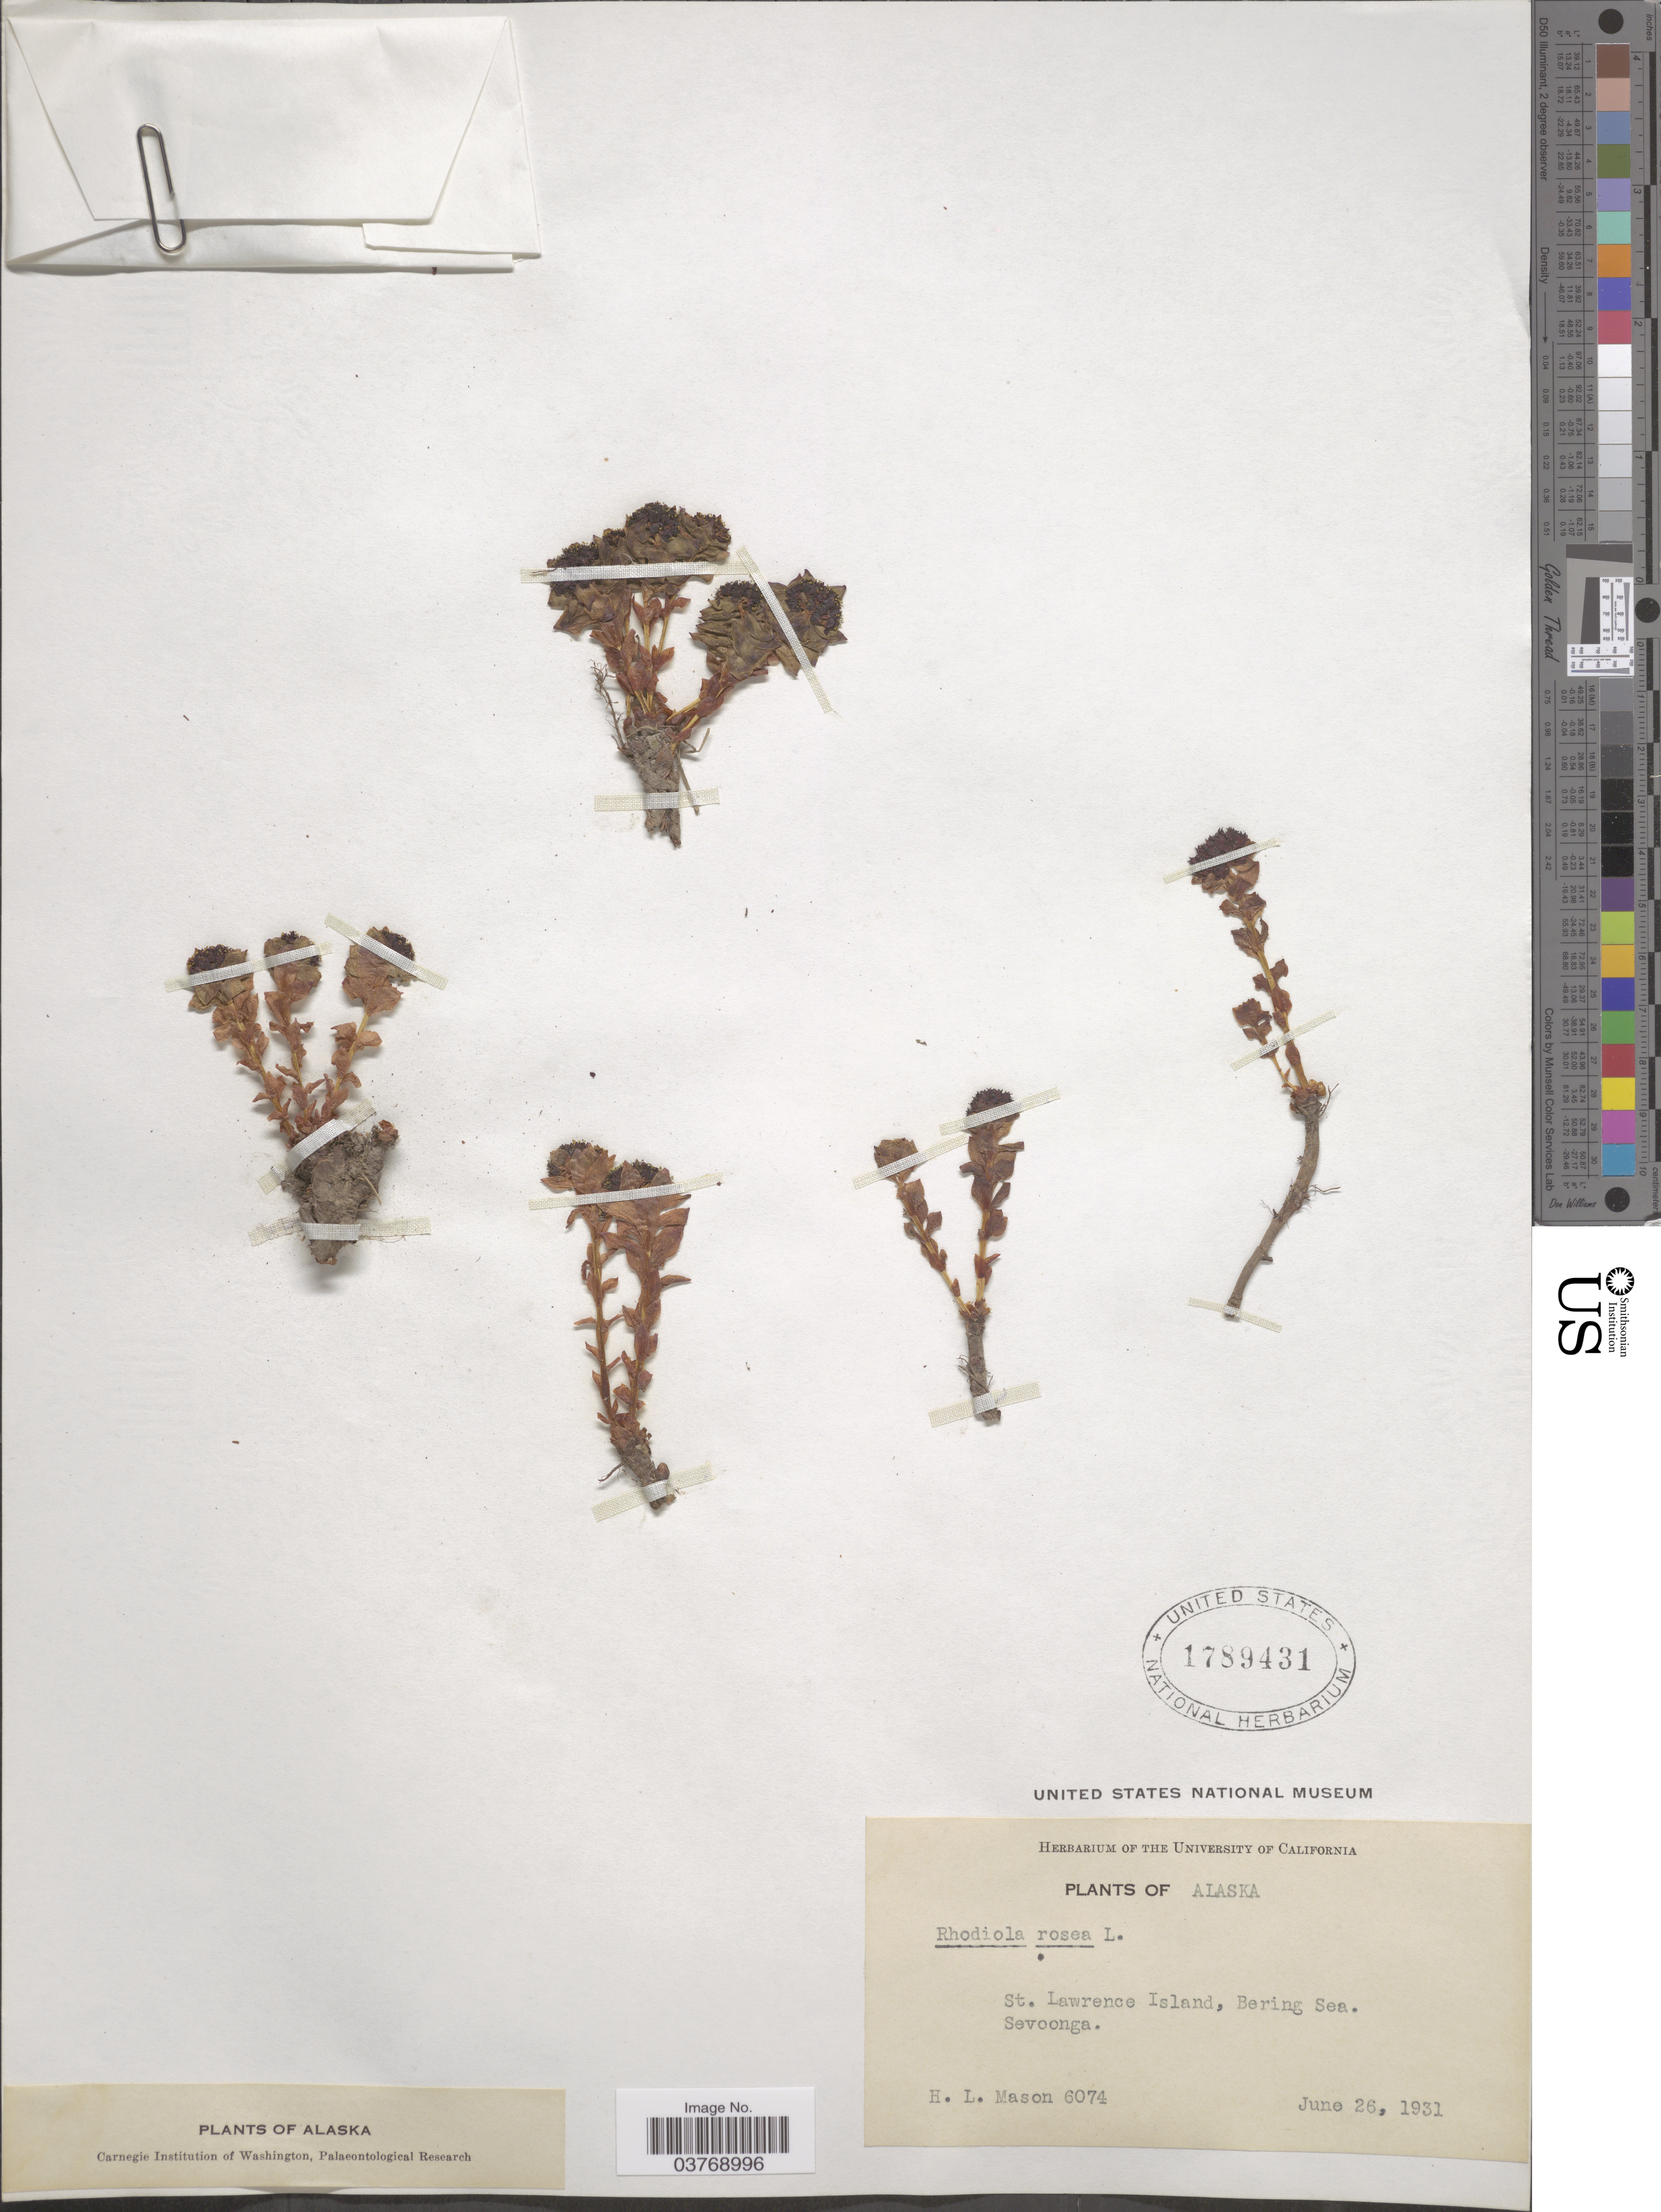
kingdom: Plantae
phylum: Tracheophyta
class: Magnoliopsida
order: Saxifragales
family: Crassulaceae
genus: Rhodiola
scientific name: Rhodiola rosea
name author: L.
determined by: Strong, Mark T., (BOT), Smithsonian Institution - National Museum of Natural History (UNITED STATES)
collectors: H. L. Mason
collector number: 6074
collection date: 1931-06-26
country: United States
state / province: Alaska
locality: St. Lawrence Island, Bering Sea. Sevoonga.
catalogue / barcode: US 1789431